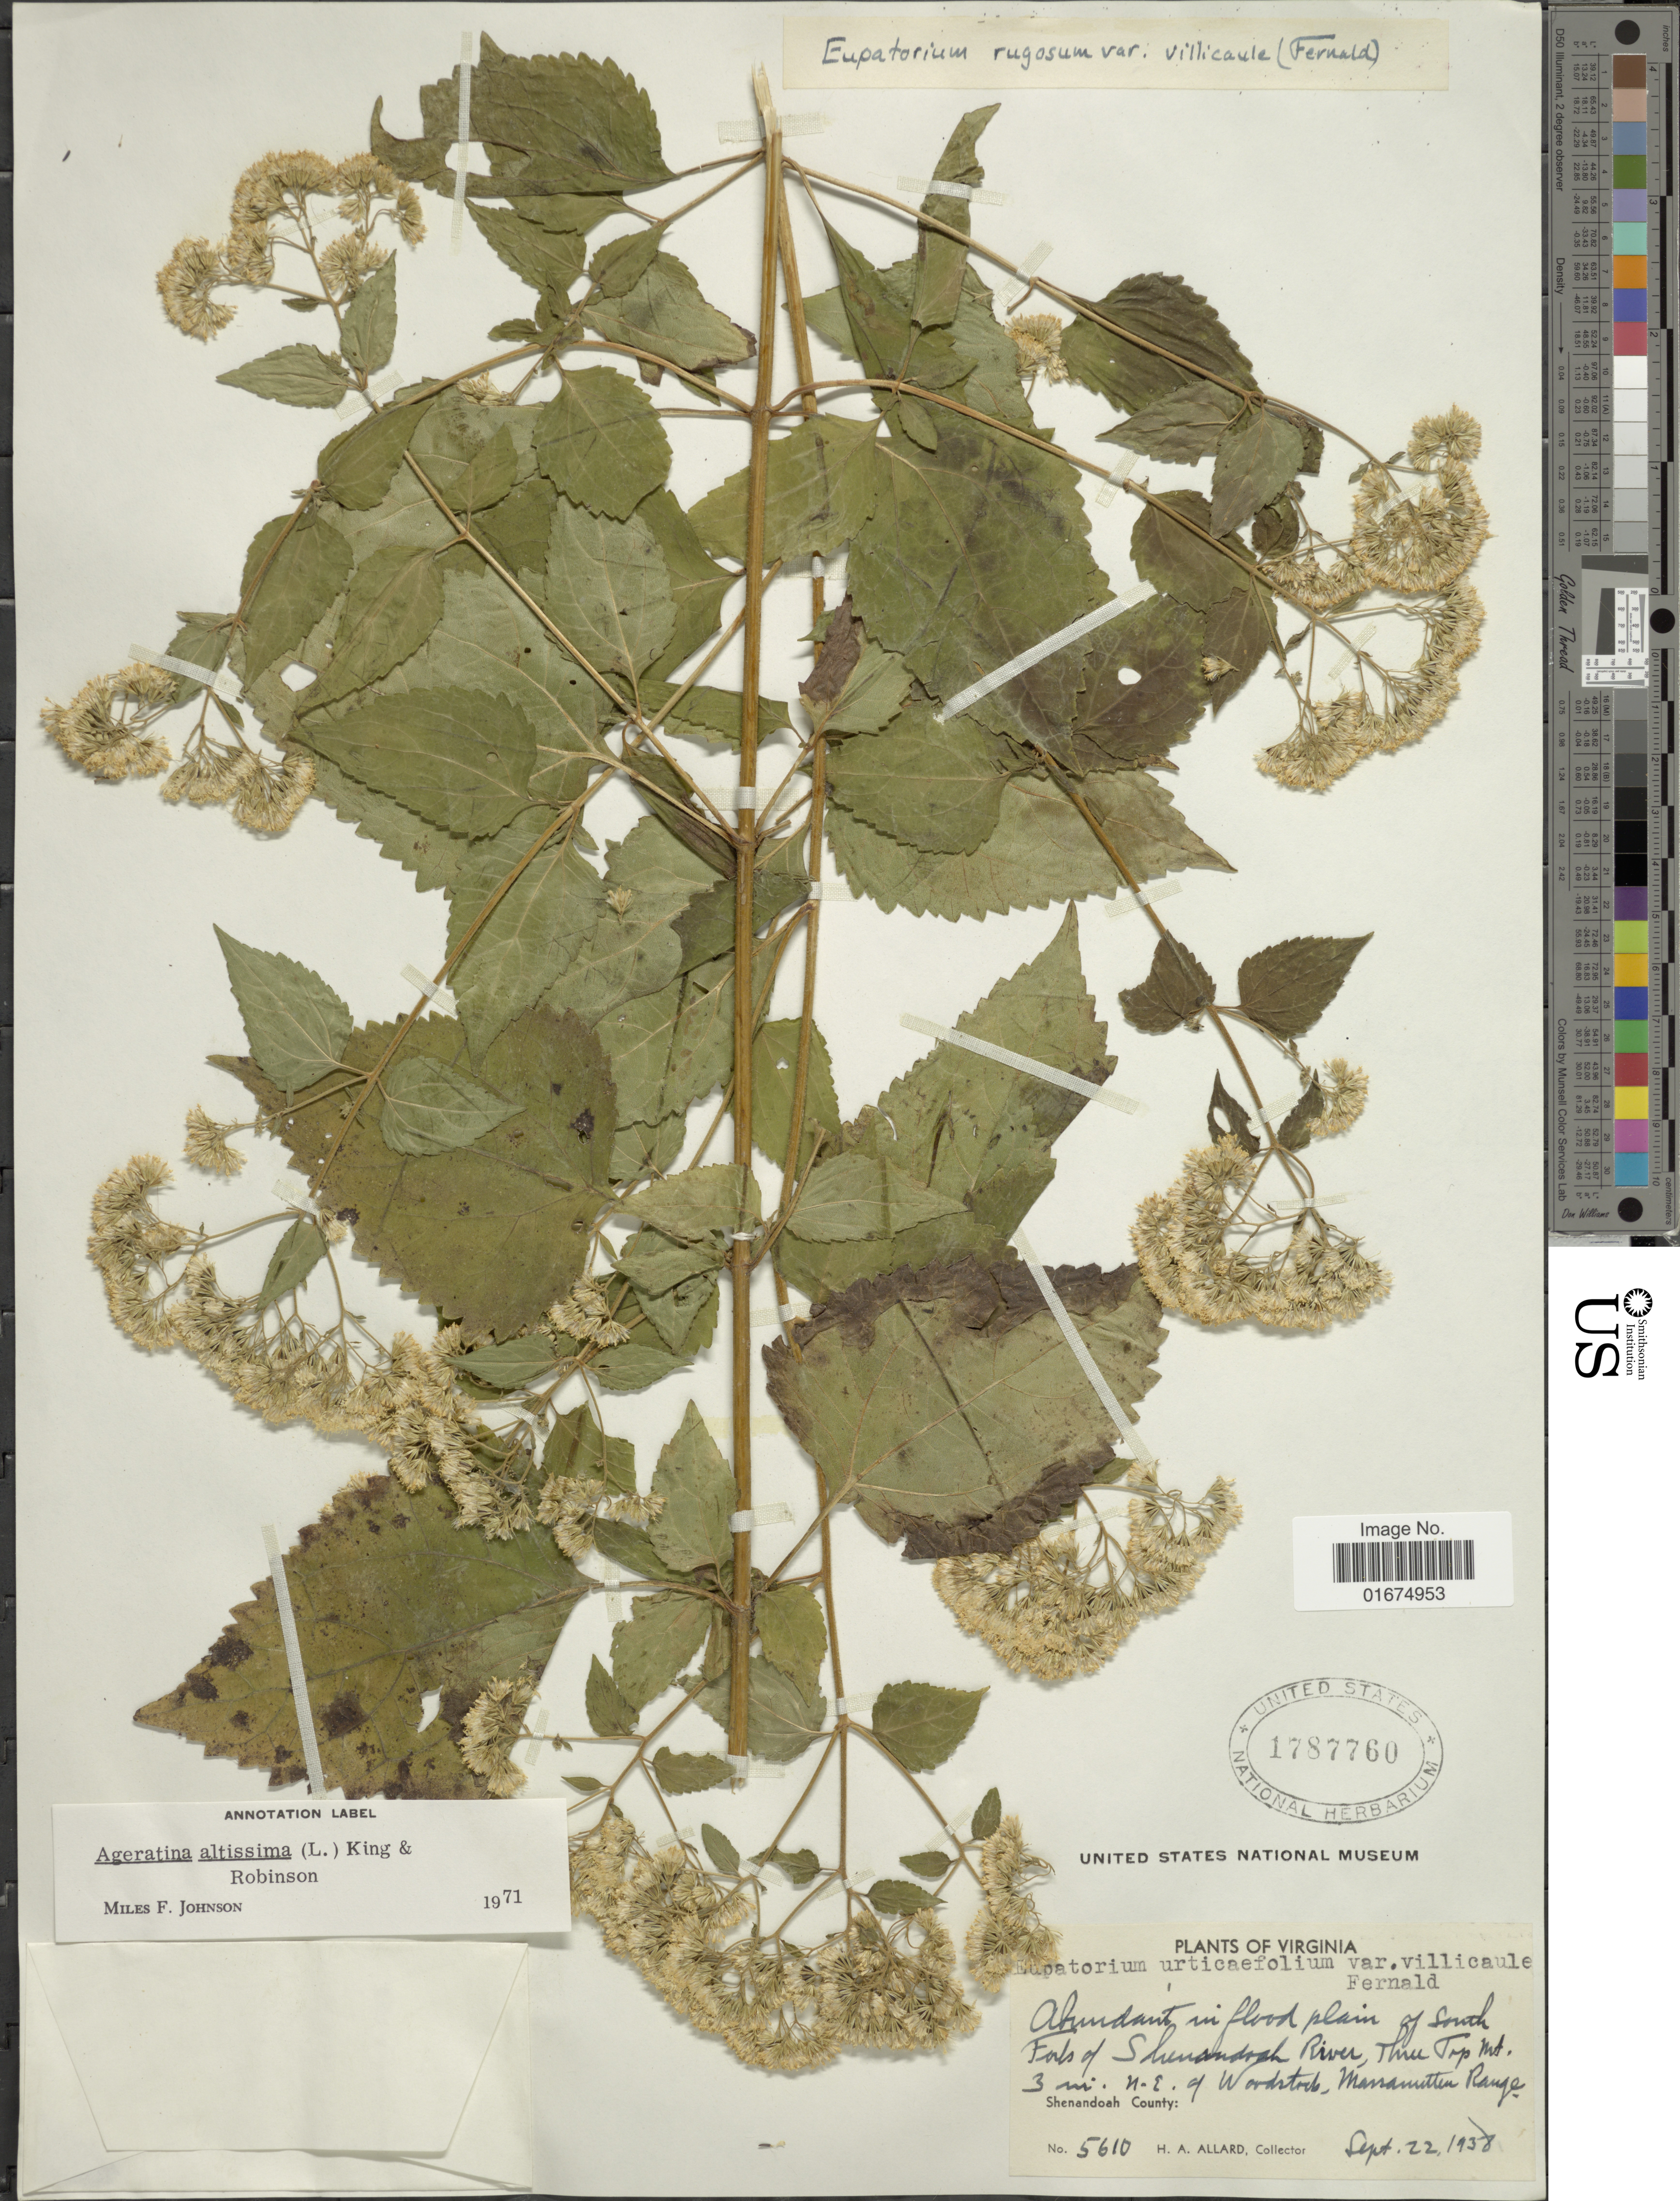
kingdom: Plantae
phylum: Tracheophyta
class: Magnoliopsida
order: Asterales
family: Asteraceae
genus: Ageratina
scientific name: Ageratina altissima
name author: (L.) R.M. King & H. Rob.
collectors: H. A. Allard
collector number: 5610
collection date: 1938-09-22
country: United States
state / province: Virginia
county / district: Shenandoah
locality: Abundent in flood plain of shouth Fork Shenandoah River, ThreeTop Mts. 3 mi. N.E. of Woodstock, Massanutten Range, Shenandoah County.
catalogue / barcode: US 1787760